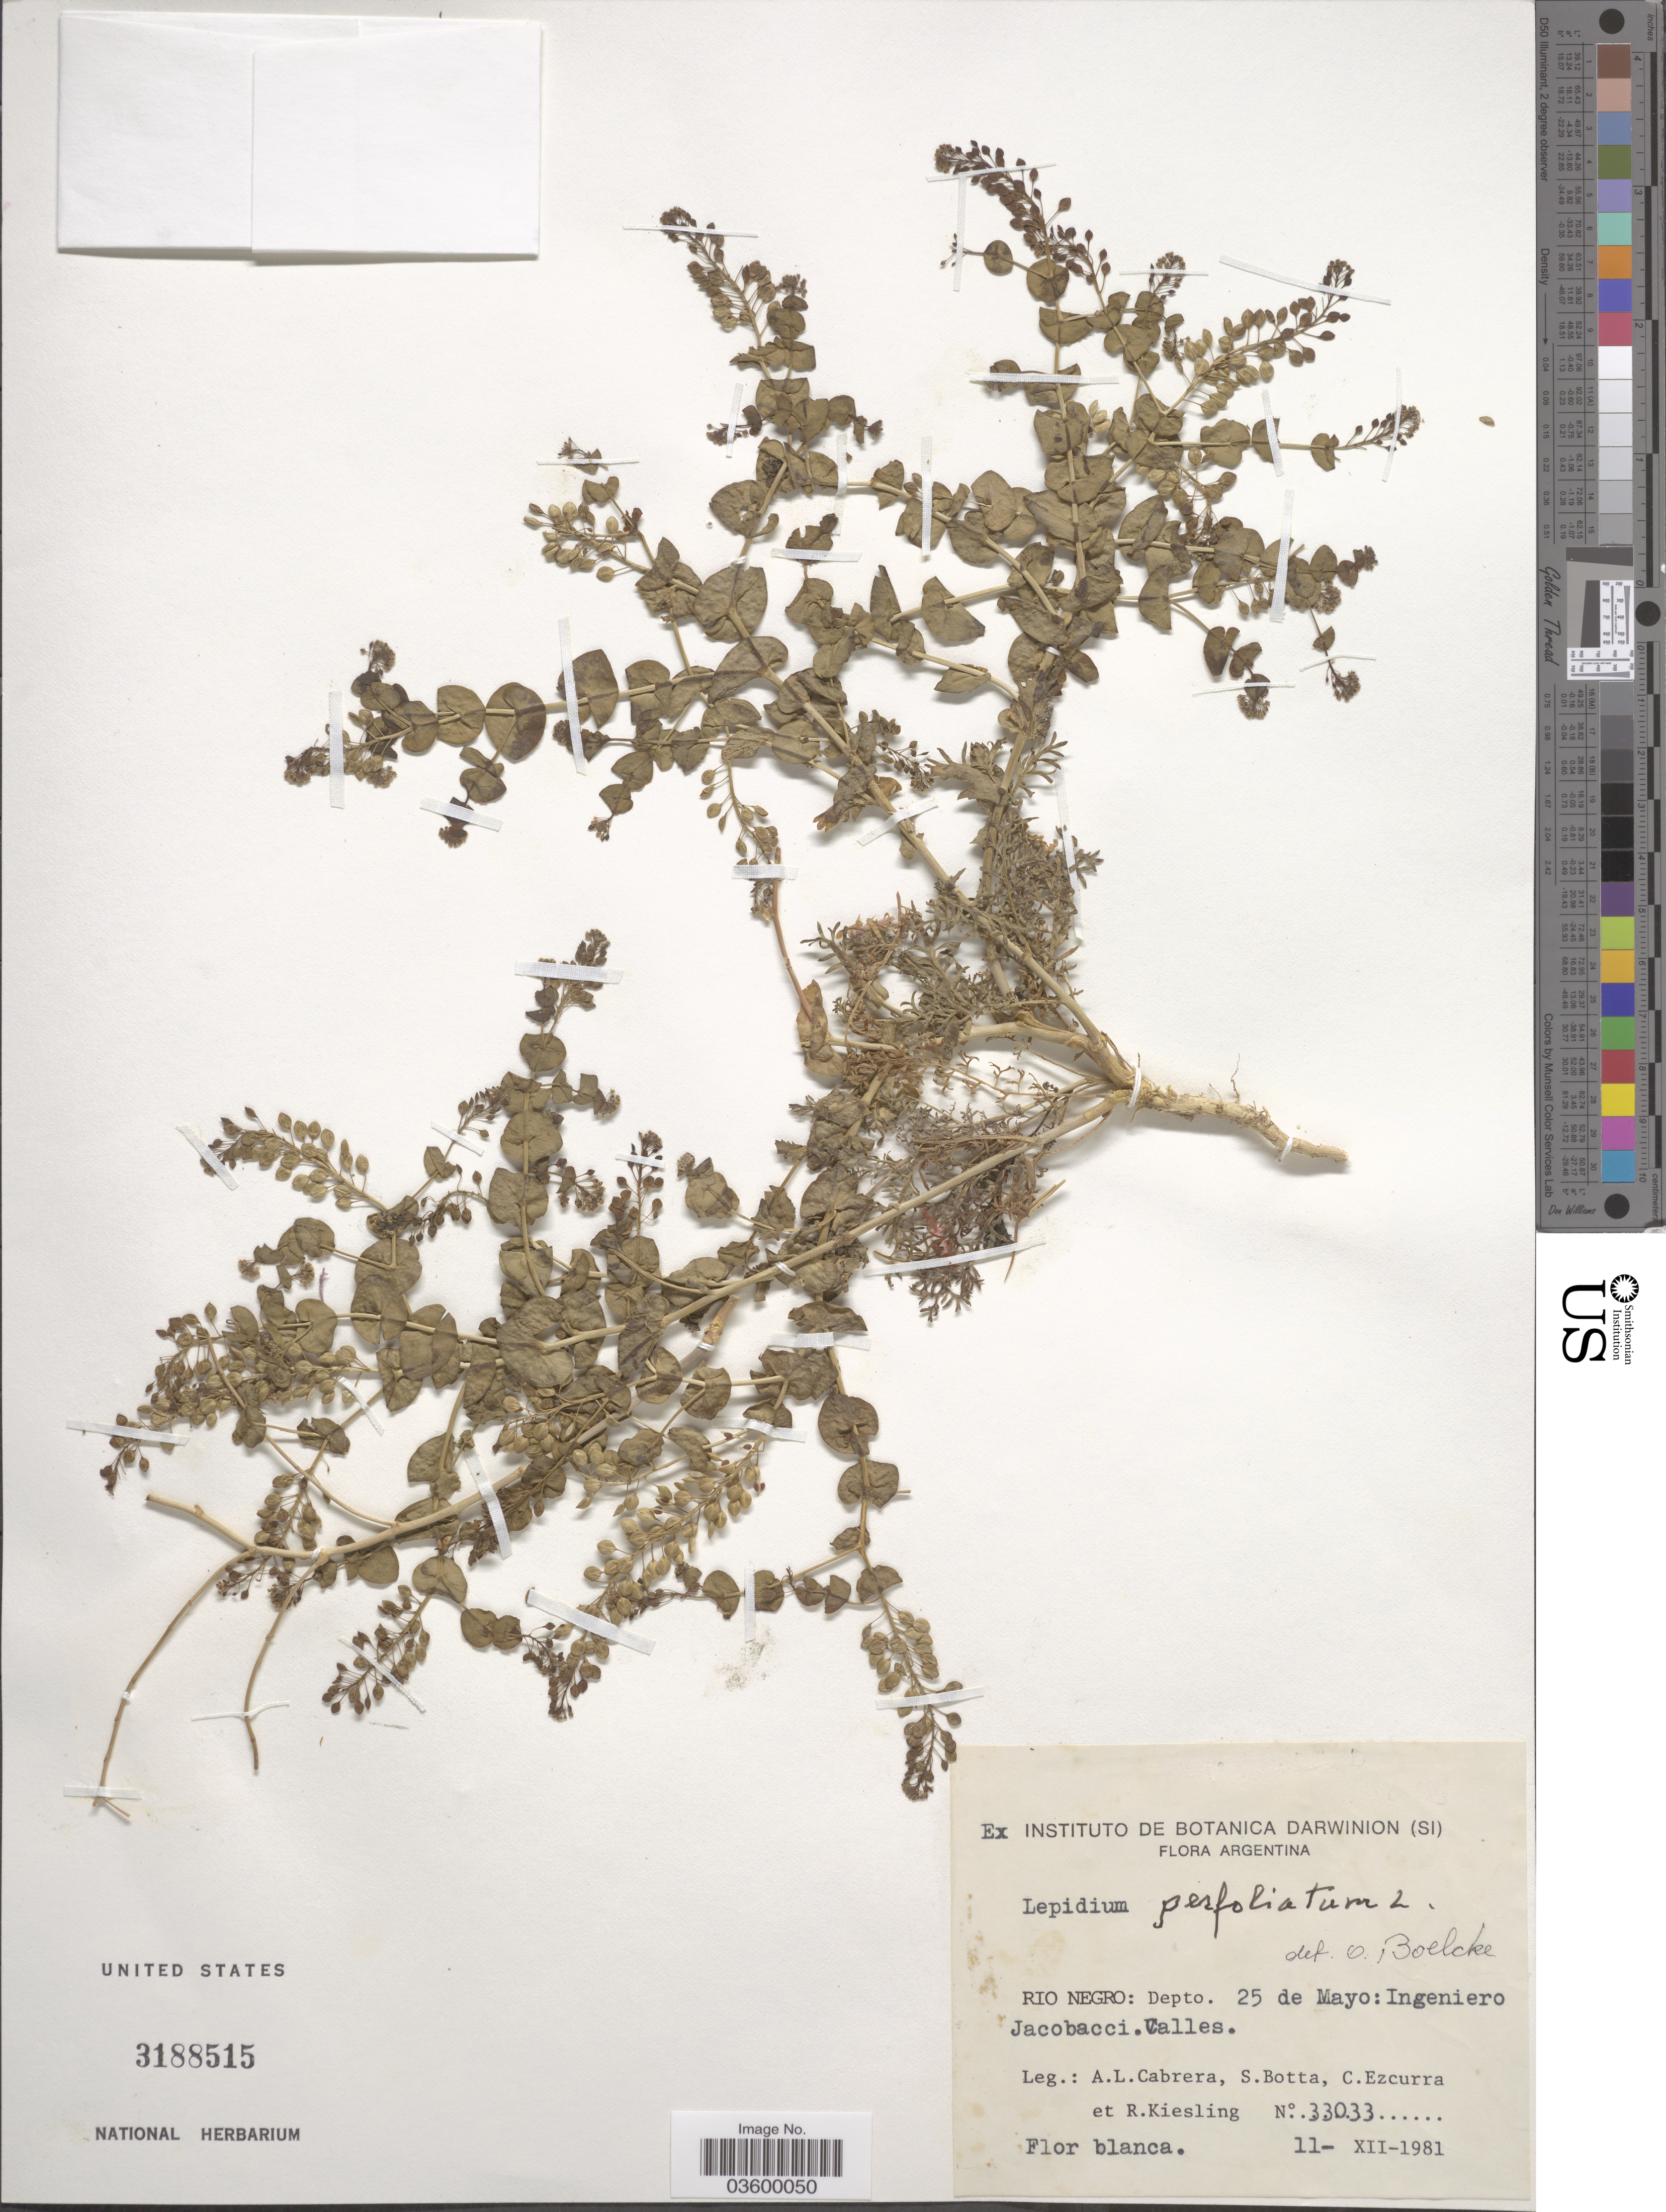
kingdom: Plantae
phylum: Tracheophyta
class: Magnoliopsida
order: Brassicales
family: Brassicaceae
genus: Lepidium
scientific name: Lepidium perfoliatum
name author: L.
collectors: A. L. Cabrera, S. Botta, C. Ezcurra & R. Kiesling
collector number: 33033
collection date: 1981-12-11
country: Argentina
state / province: Rio Negro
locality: Depto. 25 de Mayo: Ingeniero Jacobacci. Calles.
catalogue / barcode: US 3188515